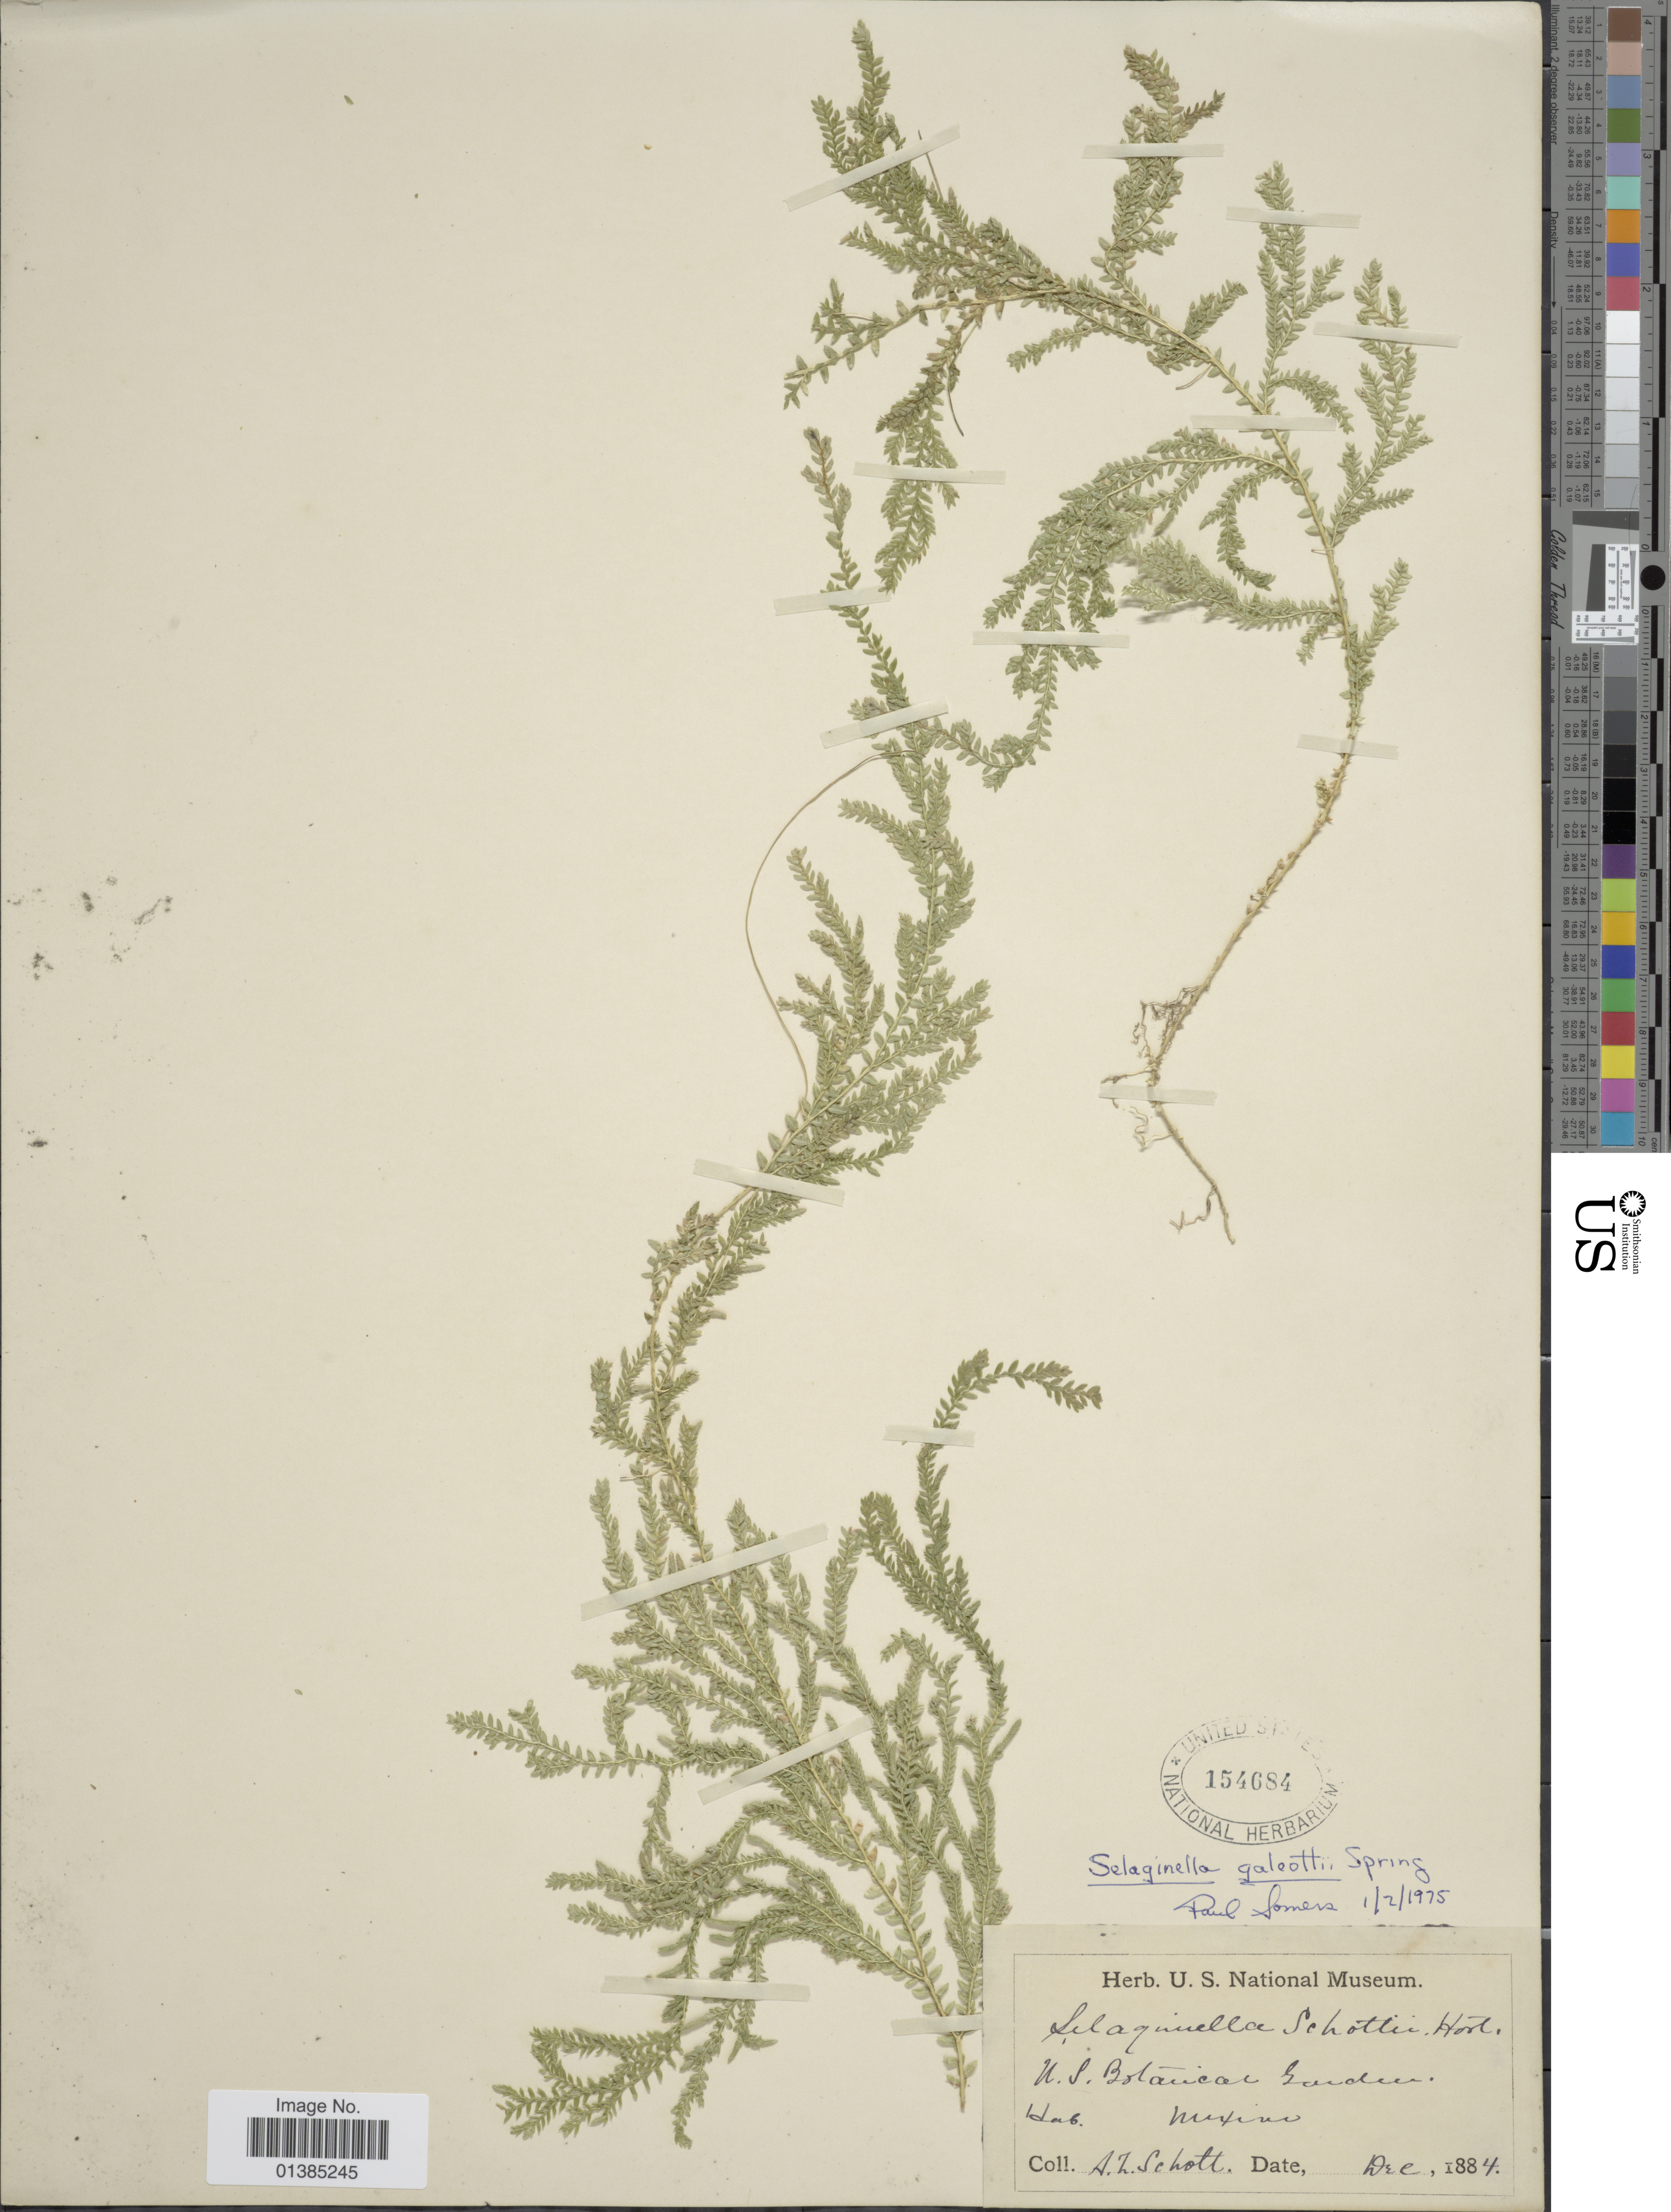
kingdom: Plantae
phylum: Tracheophyta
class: Lycopodiopsida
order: Selaginellales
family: Selaginellaceae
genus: Selaginella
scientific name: Selaginella galeottii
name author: Spring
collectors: A. L. Schott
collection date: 1884-12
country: United States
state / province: District of Columbia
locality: U.S. Botanical Garden.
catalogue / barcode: US 154684